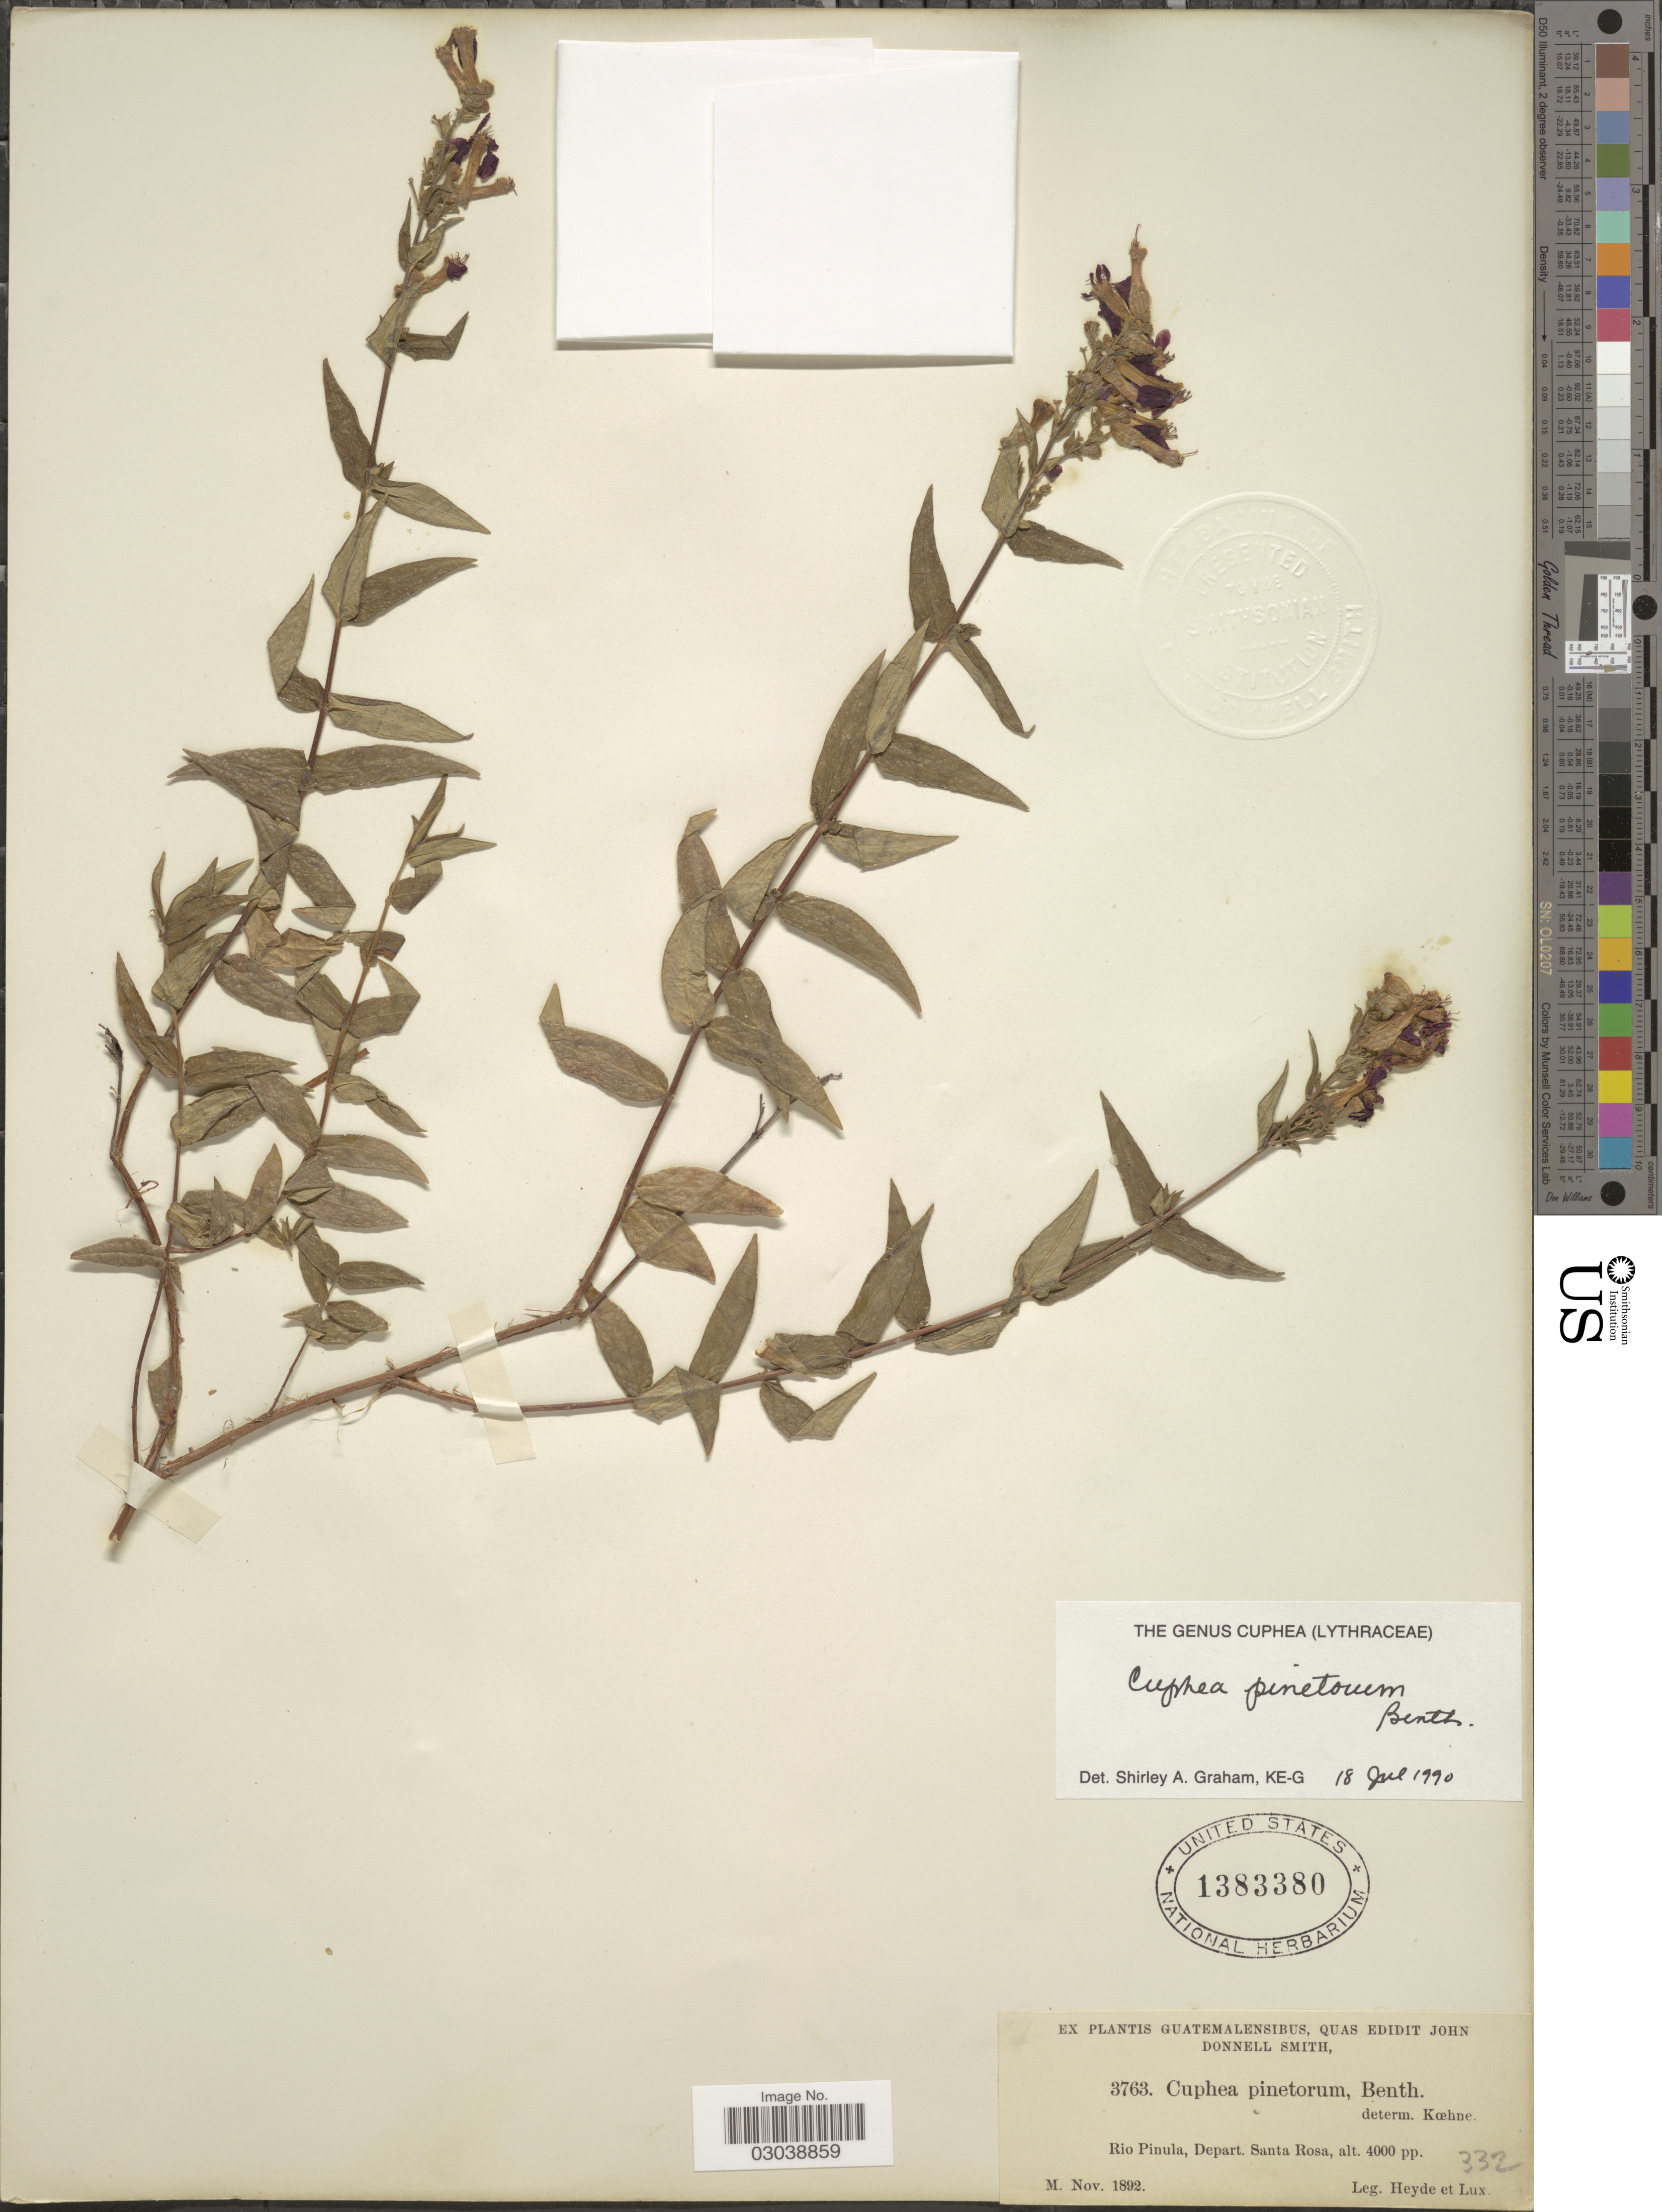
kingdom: Plantae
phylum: Tracheophyta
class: Magnoliopsida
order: Myrtales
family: Lythraceae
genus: Cuphea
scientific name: Cuphea pinetorum Benth.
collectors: Heyde & Lux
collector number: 3763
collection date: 1892-11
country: Guatemala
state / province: Santa Rosa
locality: Rio Pinula, Depart. Santa Rosa.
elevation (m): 1219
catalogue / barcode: US 1383380